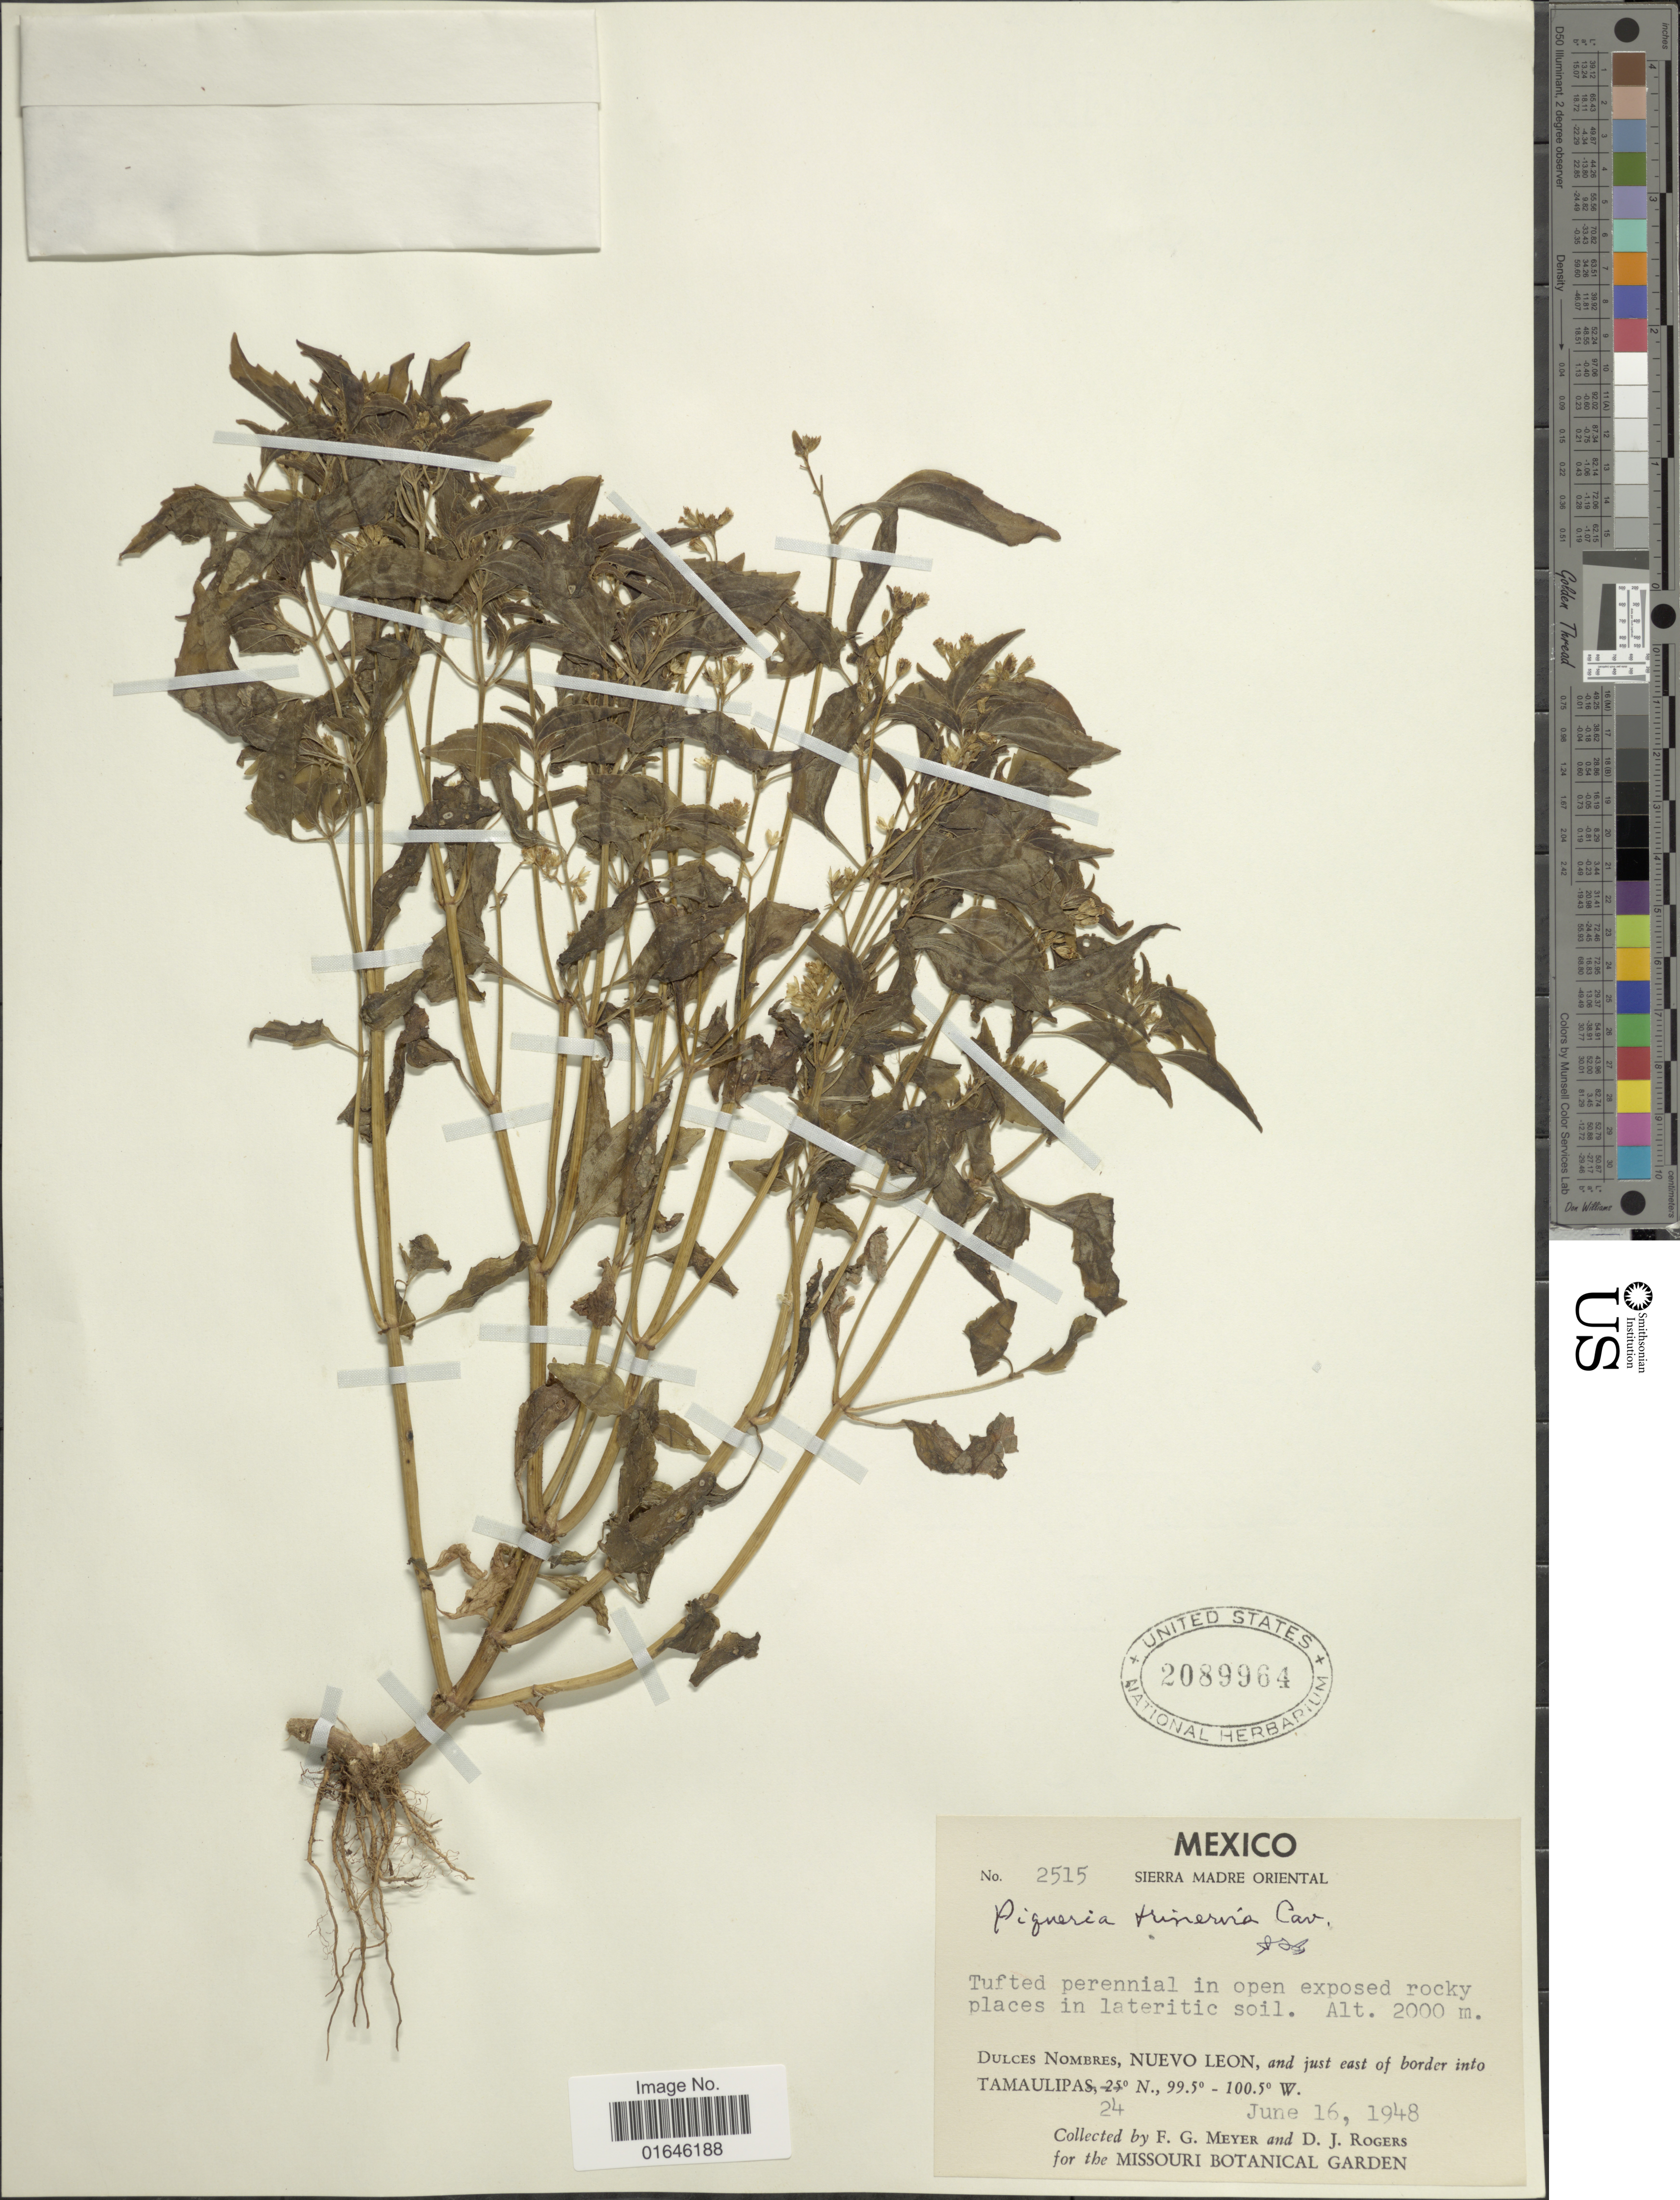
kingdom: Plantae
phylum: Tracheophyta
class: Magnoliopsida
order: Asterales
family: Asteraceae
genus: Piqueria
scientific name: Piqueria trinervia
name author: Cav.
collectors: F. G. Meyer & D. J. Rogers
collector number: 2515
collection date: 1948-06-16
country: Mexico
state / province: Nuevo León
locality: Sierra Madre Oriental, Dulces Nombres, and just east of border into Tamaulipas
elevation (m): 2000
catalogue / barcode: US 2089964